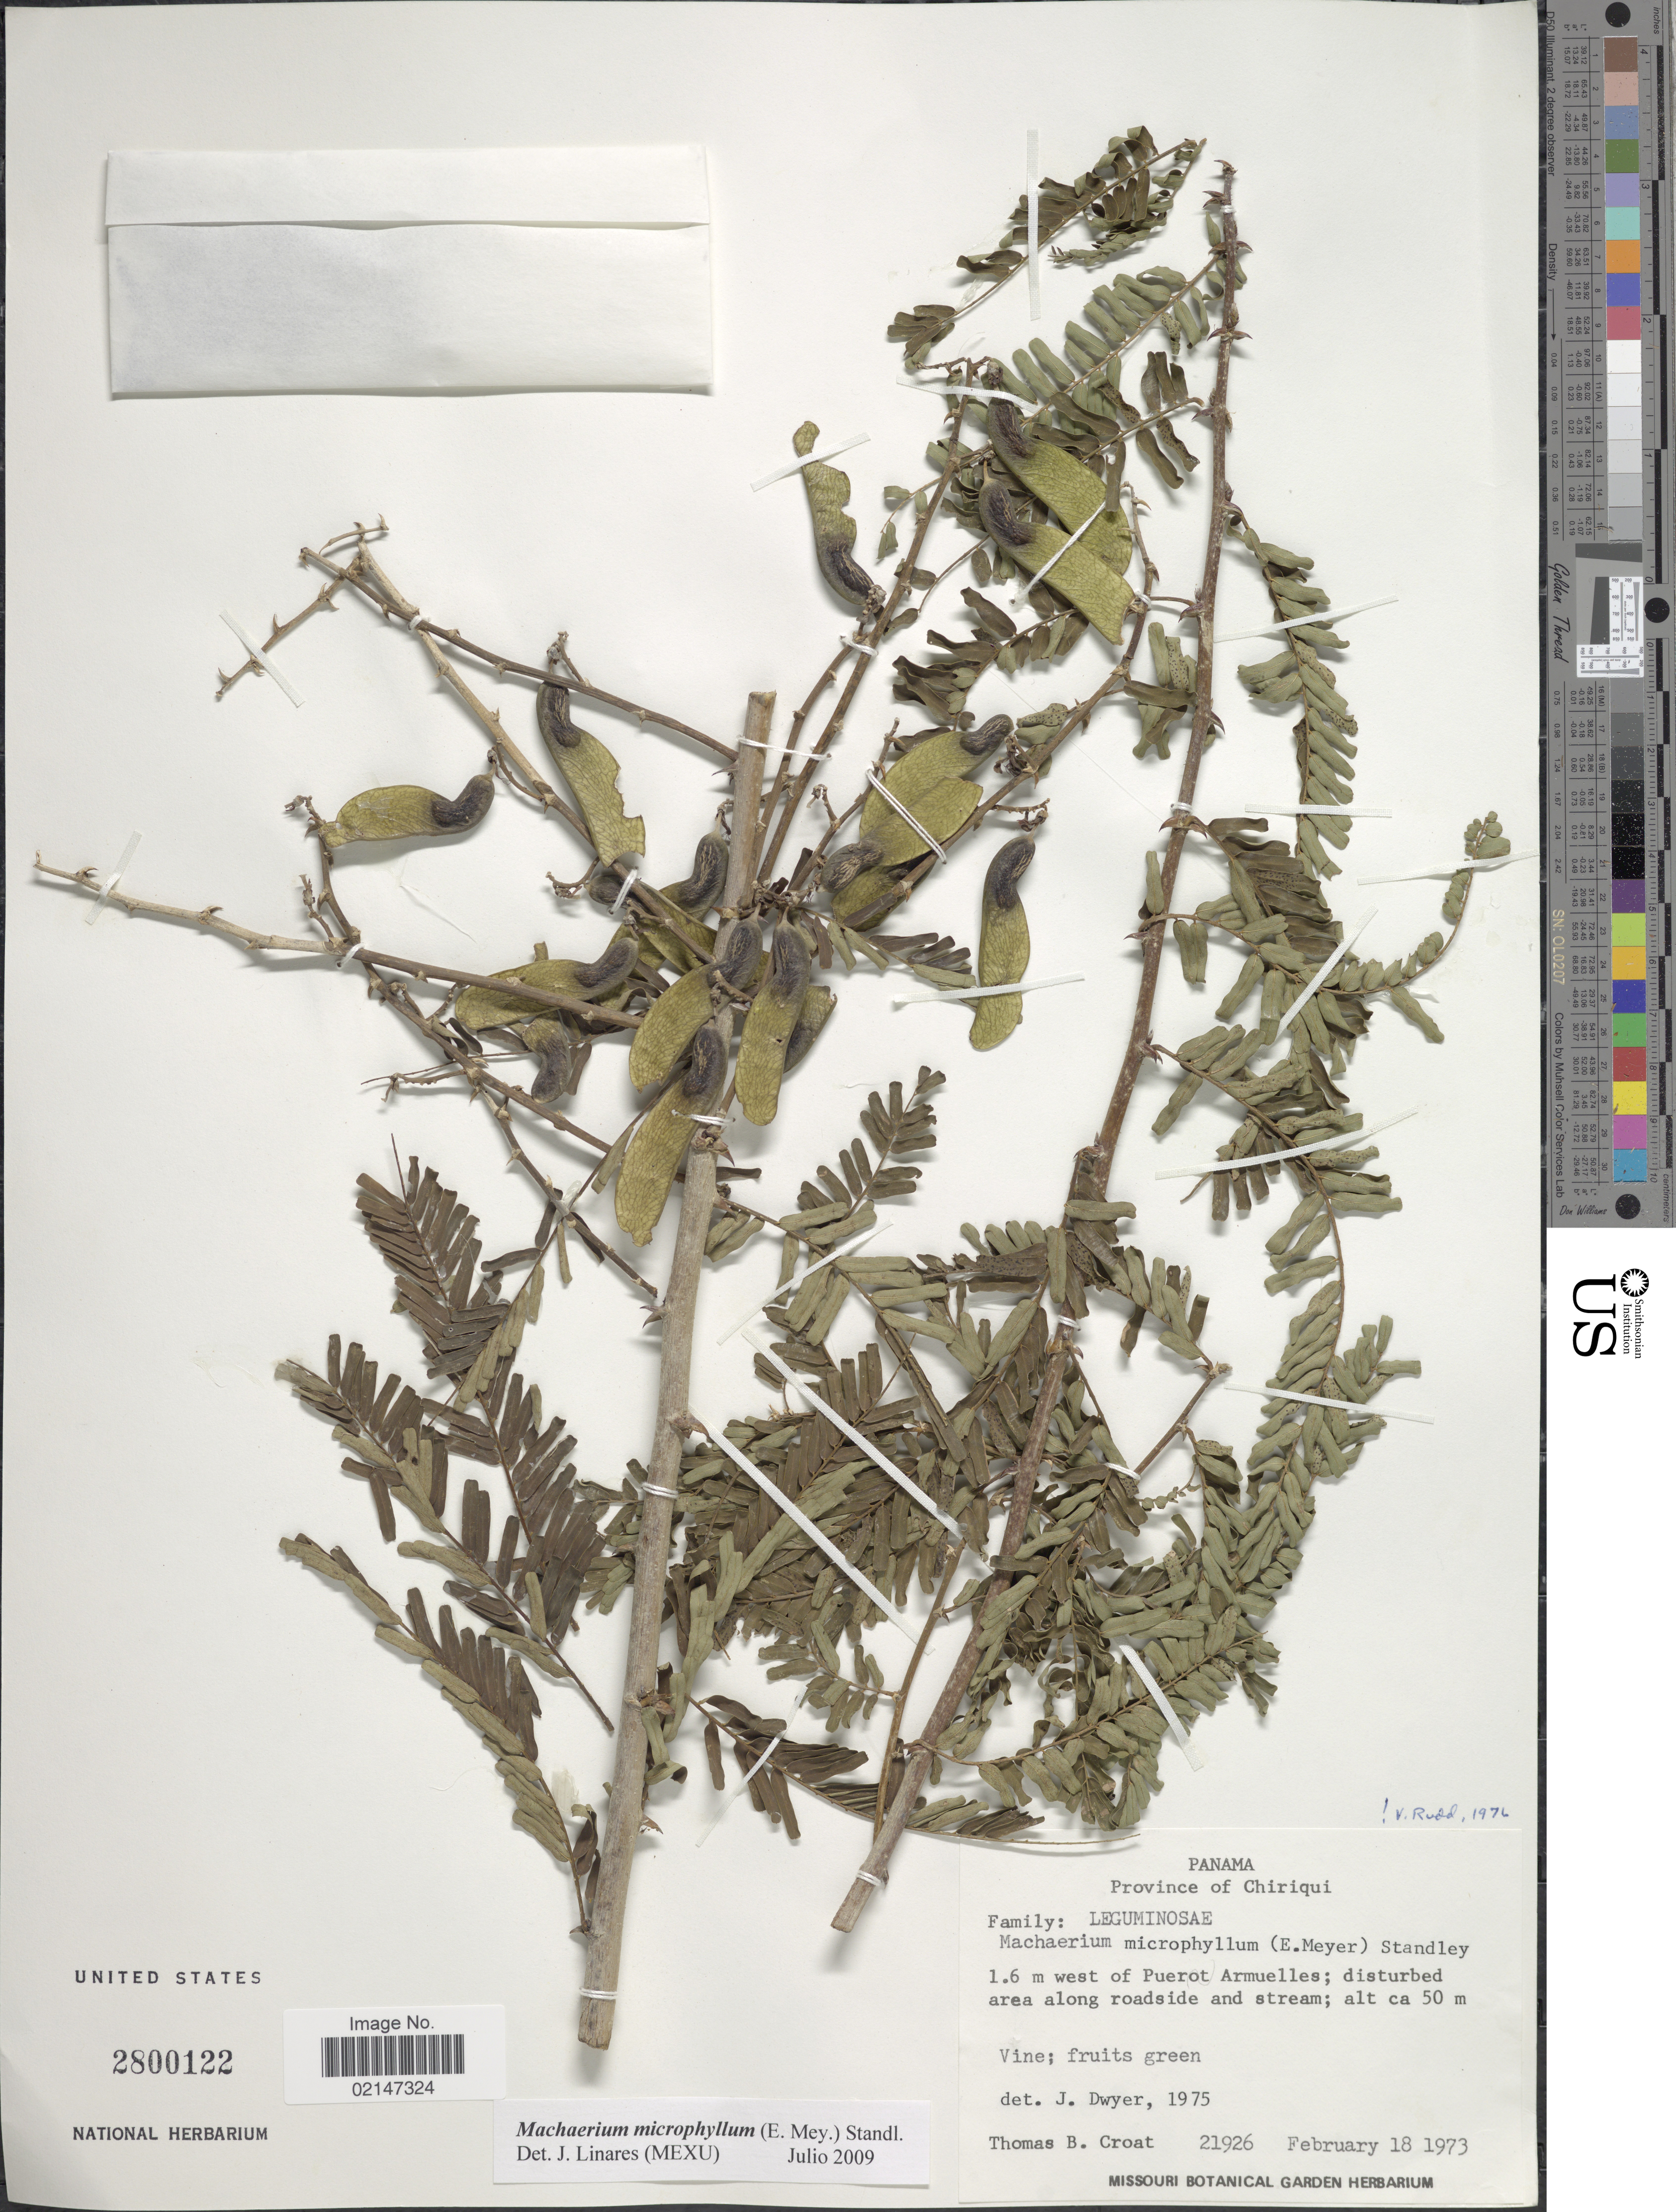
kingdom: Plantae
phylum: Tracheophyta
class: Magnoliopsida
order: Fabales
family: Fabaceae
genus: Machaerium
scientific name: Machaerium microphyllum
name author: Standl.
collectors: T. B. Croat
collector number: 21926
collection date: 1973-02-18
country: Panama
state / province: Chiriqui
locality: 1.6 m west of Puerot Armuelles; disturbed area along roadside and stream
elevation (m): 50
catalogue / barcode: US 2800122